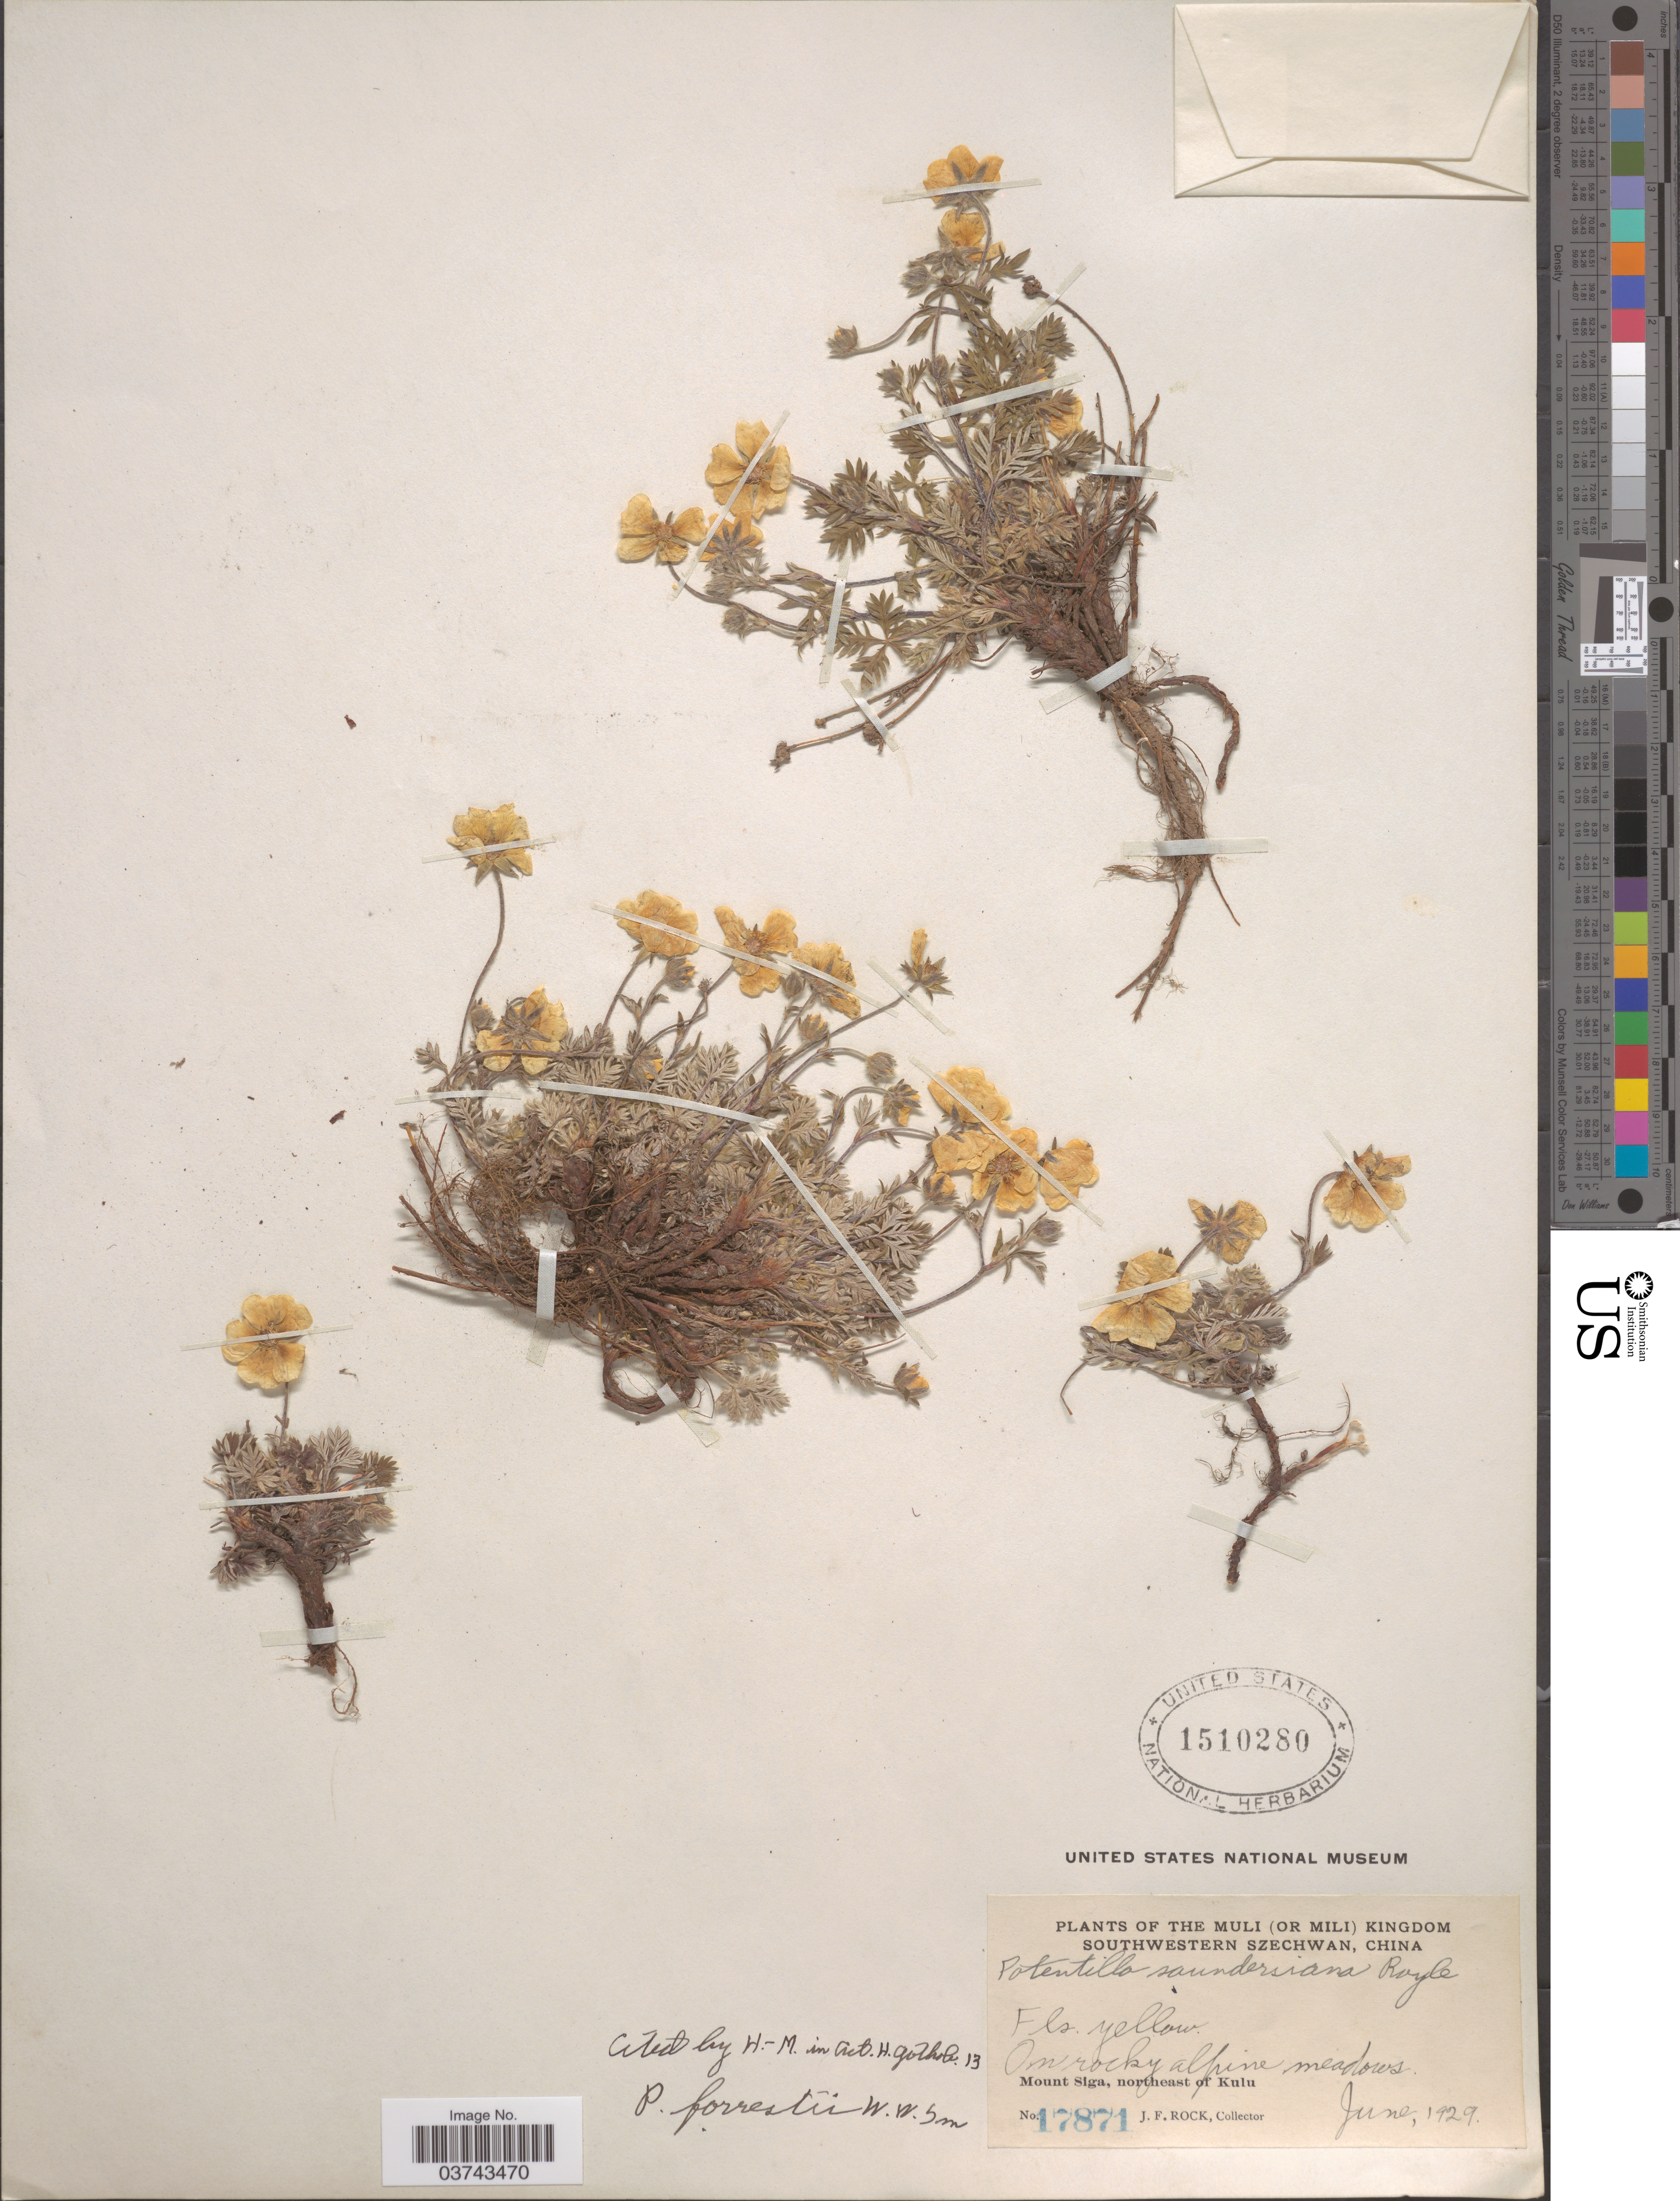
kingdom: Plantae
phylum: Tracheophyta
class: Magnoliopsida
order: Rosales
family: Rosaceae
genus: Potentilla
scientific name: Potentilla forrestii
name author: W.W. Sm.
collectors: J. Rock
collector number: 17871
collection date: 1929-06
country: China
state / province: Sichuan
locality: The Muli (or Mili) Kingdom. Southwestern Szechwan. Mount Siga, northeast of Kulu.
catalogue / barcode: US 1510280